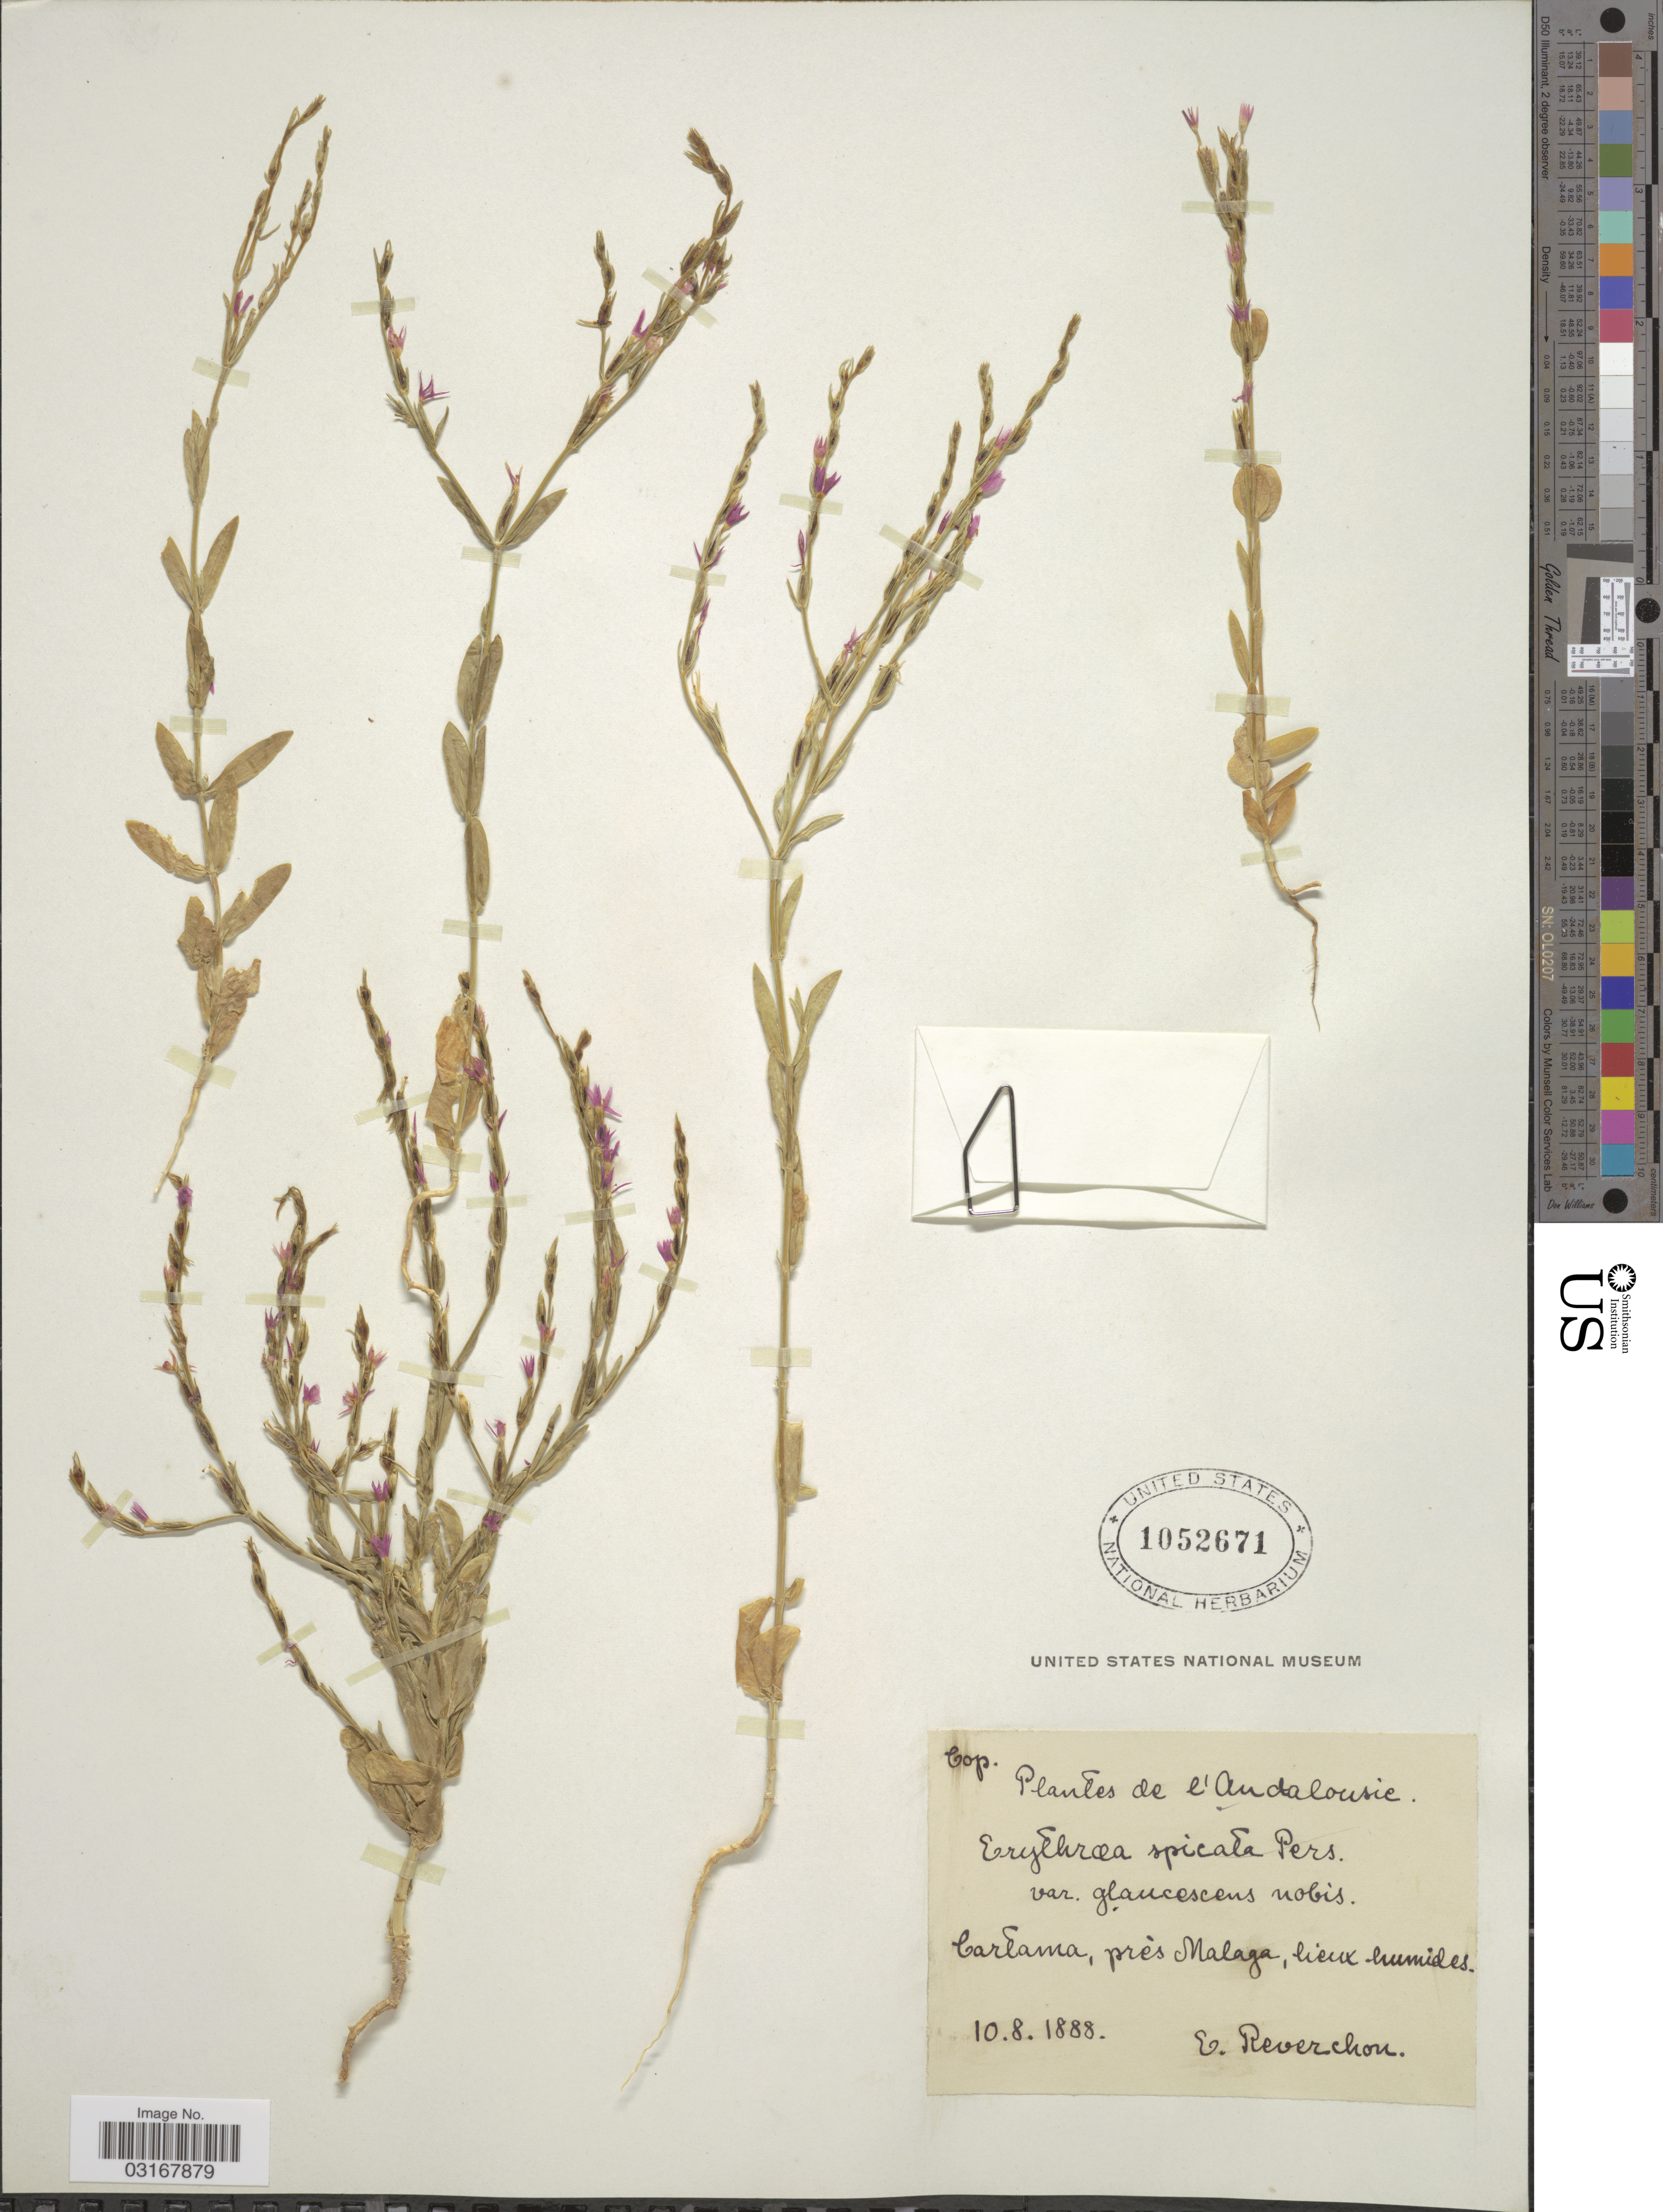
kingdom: Plantae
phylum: Tracheophyta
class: Magnoliopsida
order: Gentianales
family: Gentianaceae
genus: Centaurium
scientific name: Centaurium spicatum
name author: (L.) Fritsch ex Janch.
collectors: E. Reverchon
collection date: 1888-08-10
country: Spain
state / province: Andalucía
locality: Andalousie. Carlama, près Malaga, lieux humides.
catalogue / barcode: US 1052671